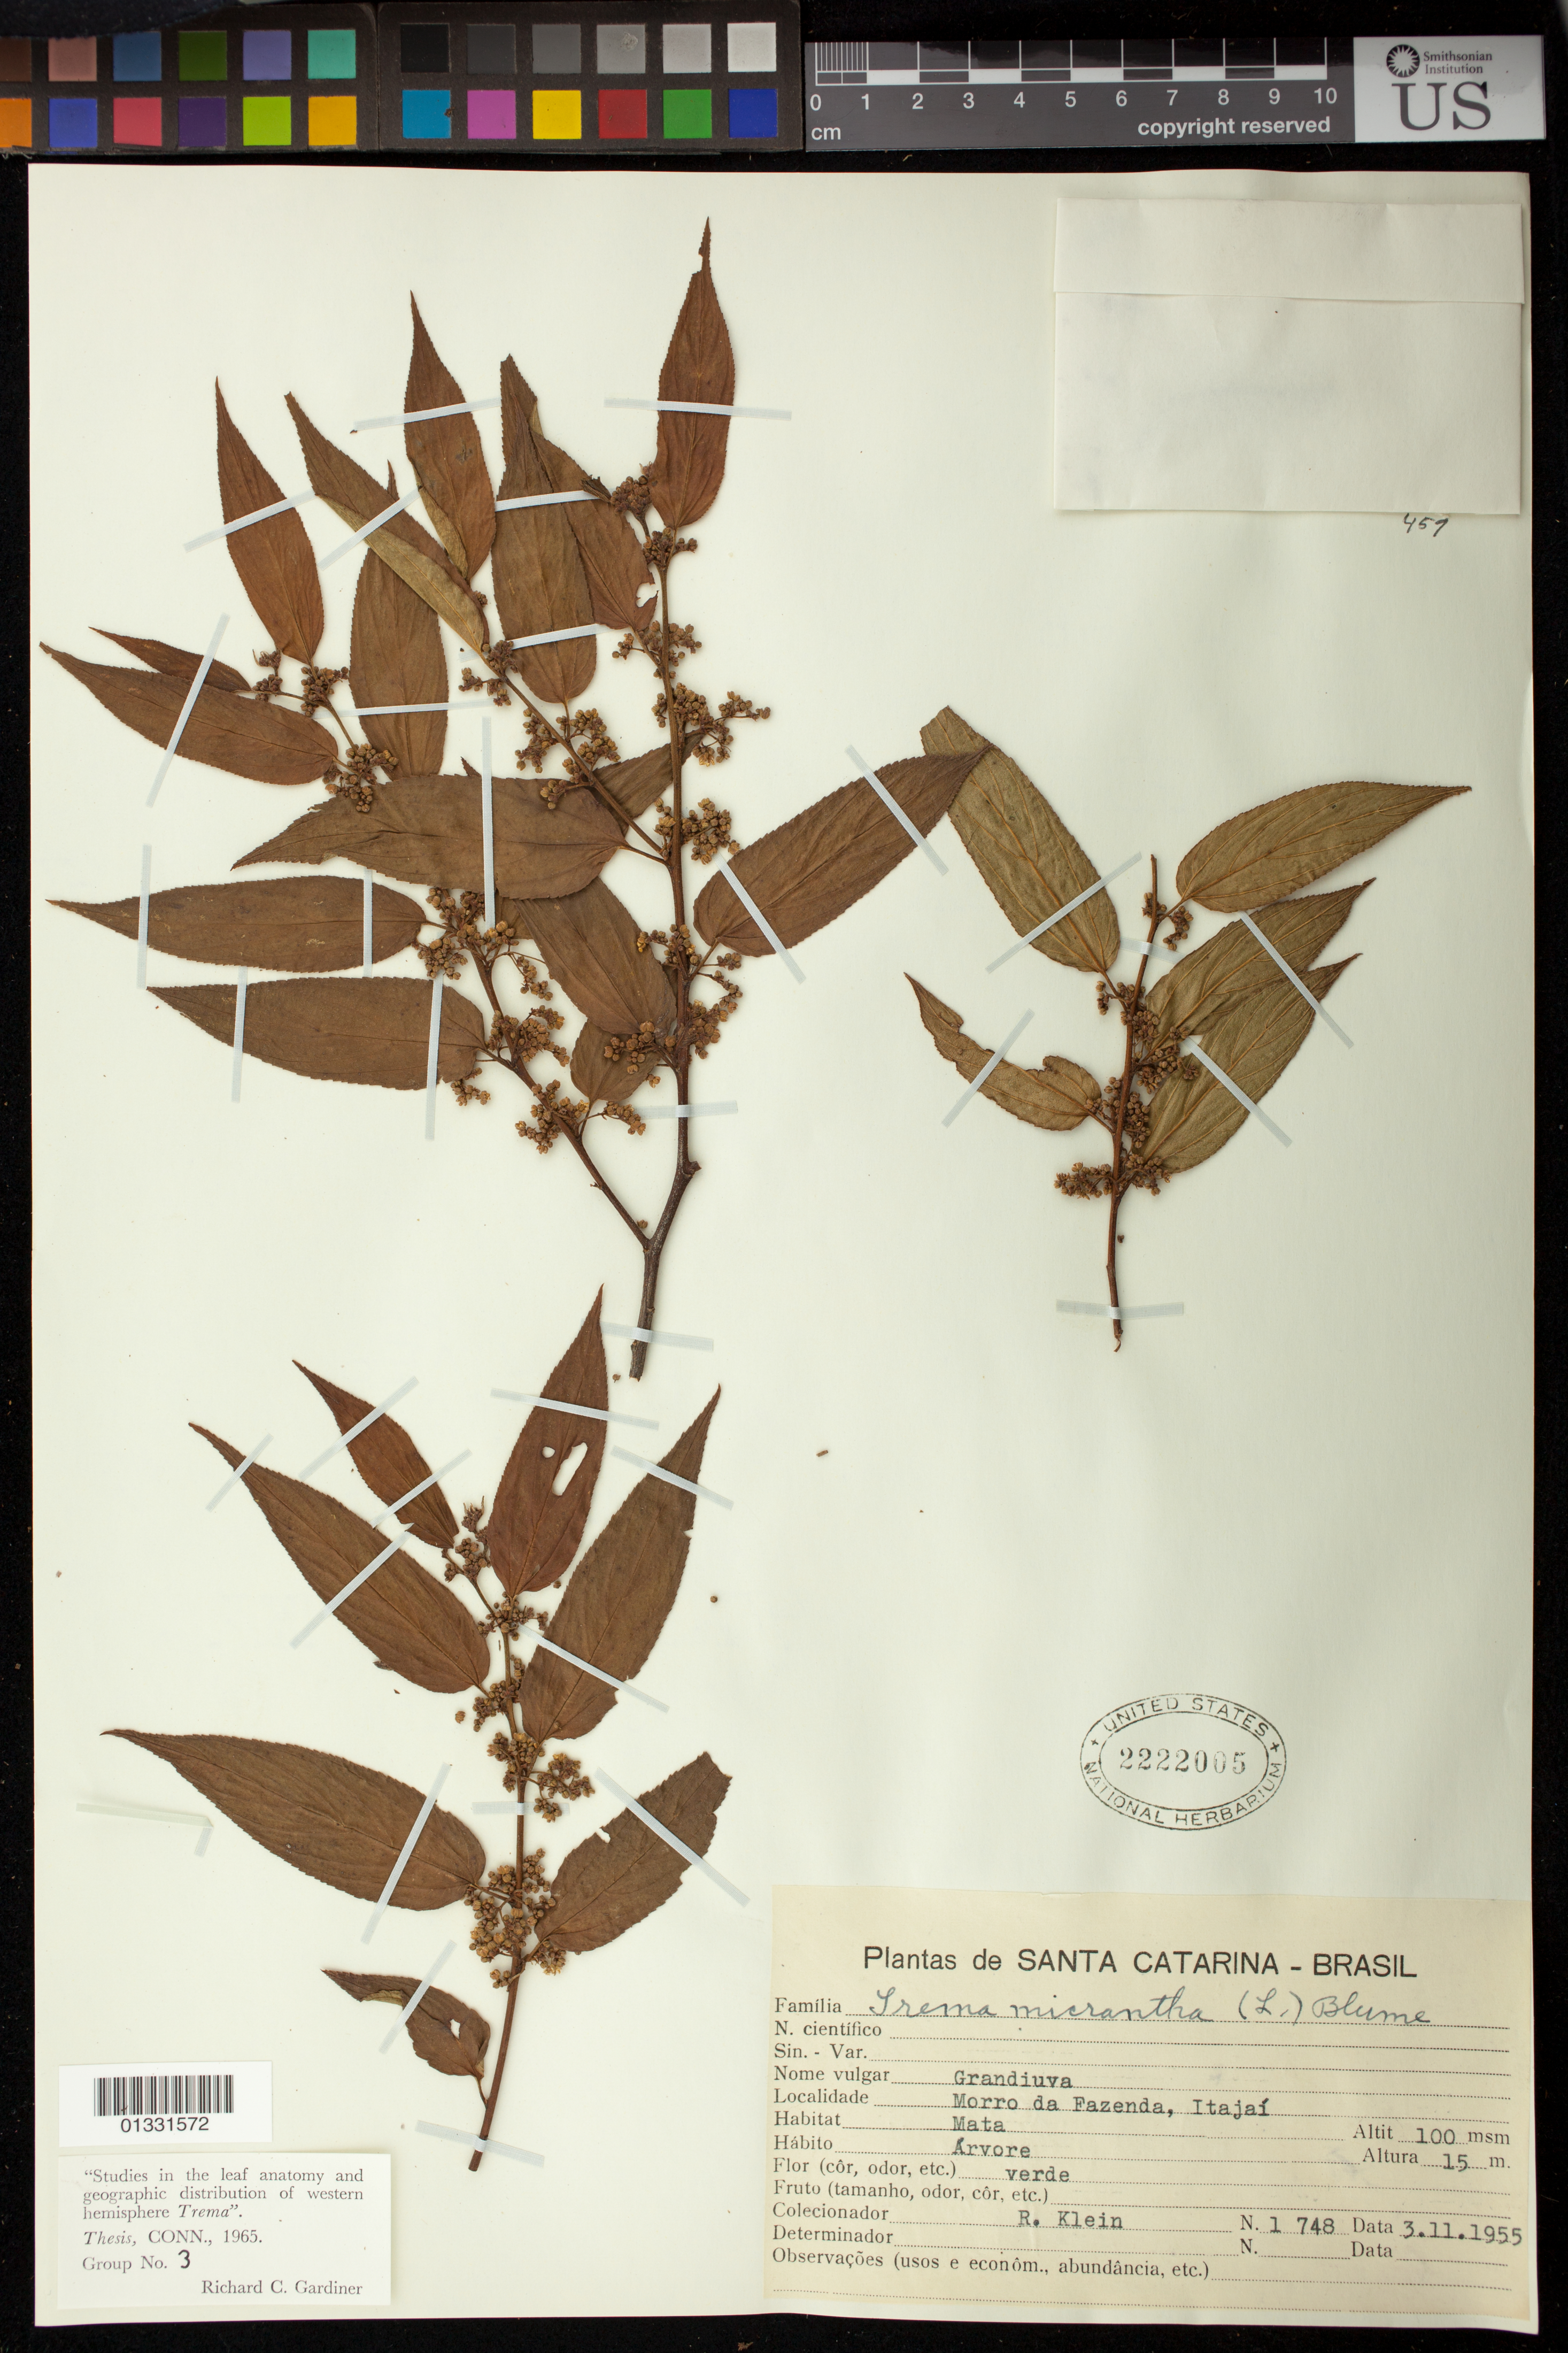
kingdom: Plantae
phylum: Tracheophyta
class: Magnoliopsida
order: Rosales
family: Cannabaceae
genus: Trema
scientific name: Trema micranthum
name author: (L.) Blume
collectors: R. M. Klein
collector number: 1748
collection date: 1955-11-03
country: Brazil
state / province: Santa Catarina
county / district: Itajaí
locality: Morro da Fazenda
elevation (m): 100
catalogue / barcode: US 2222005